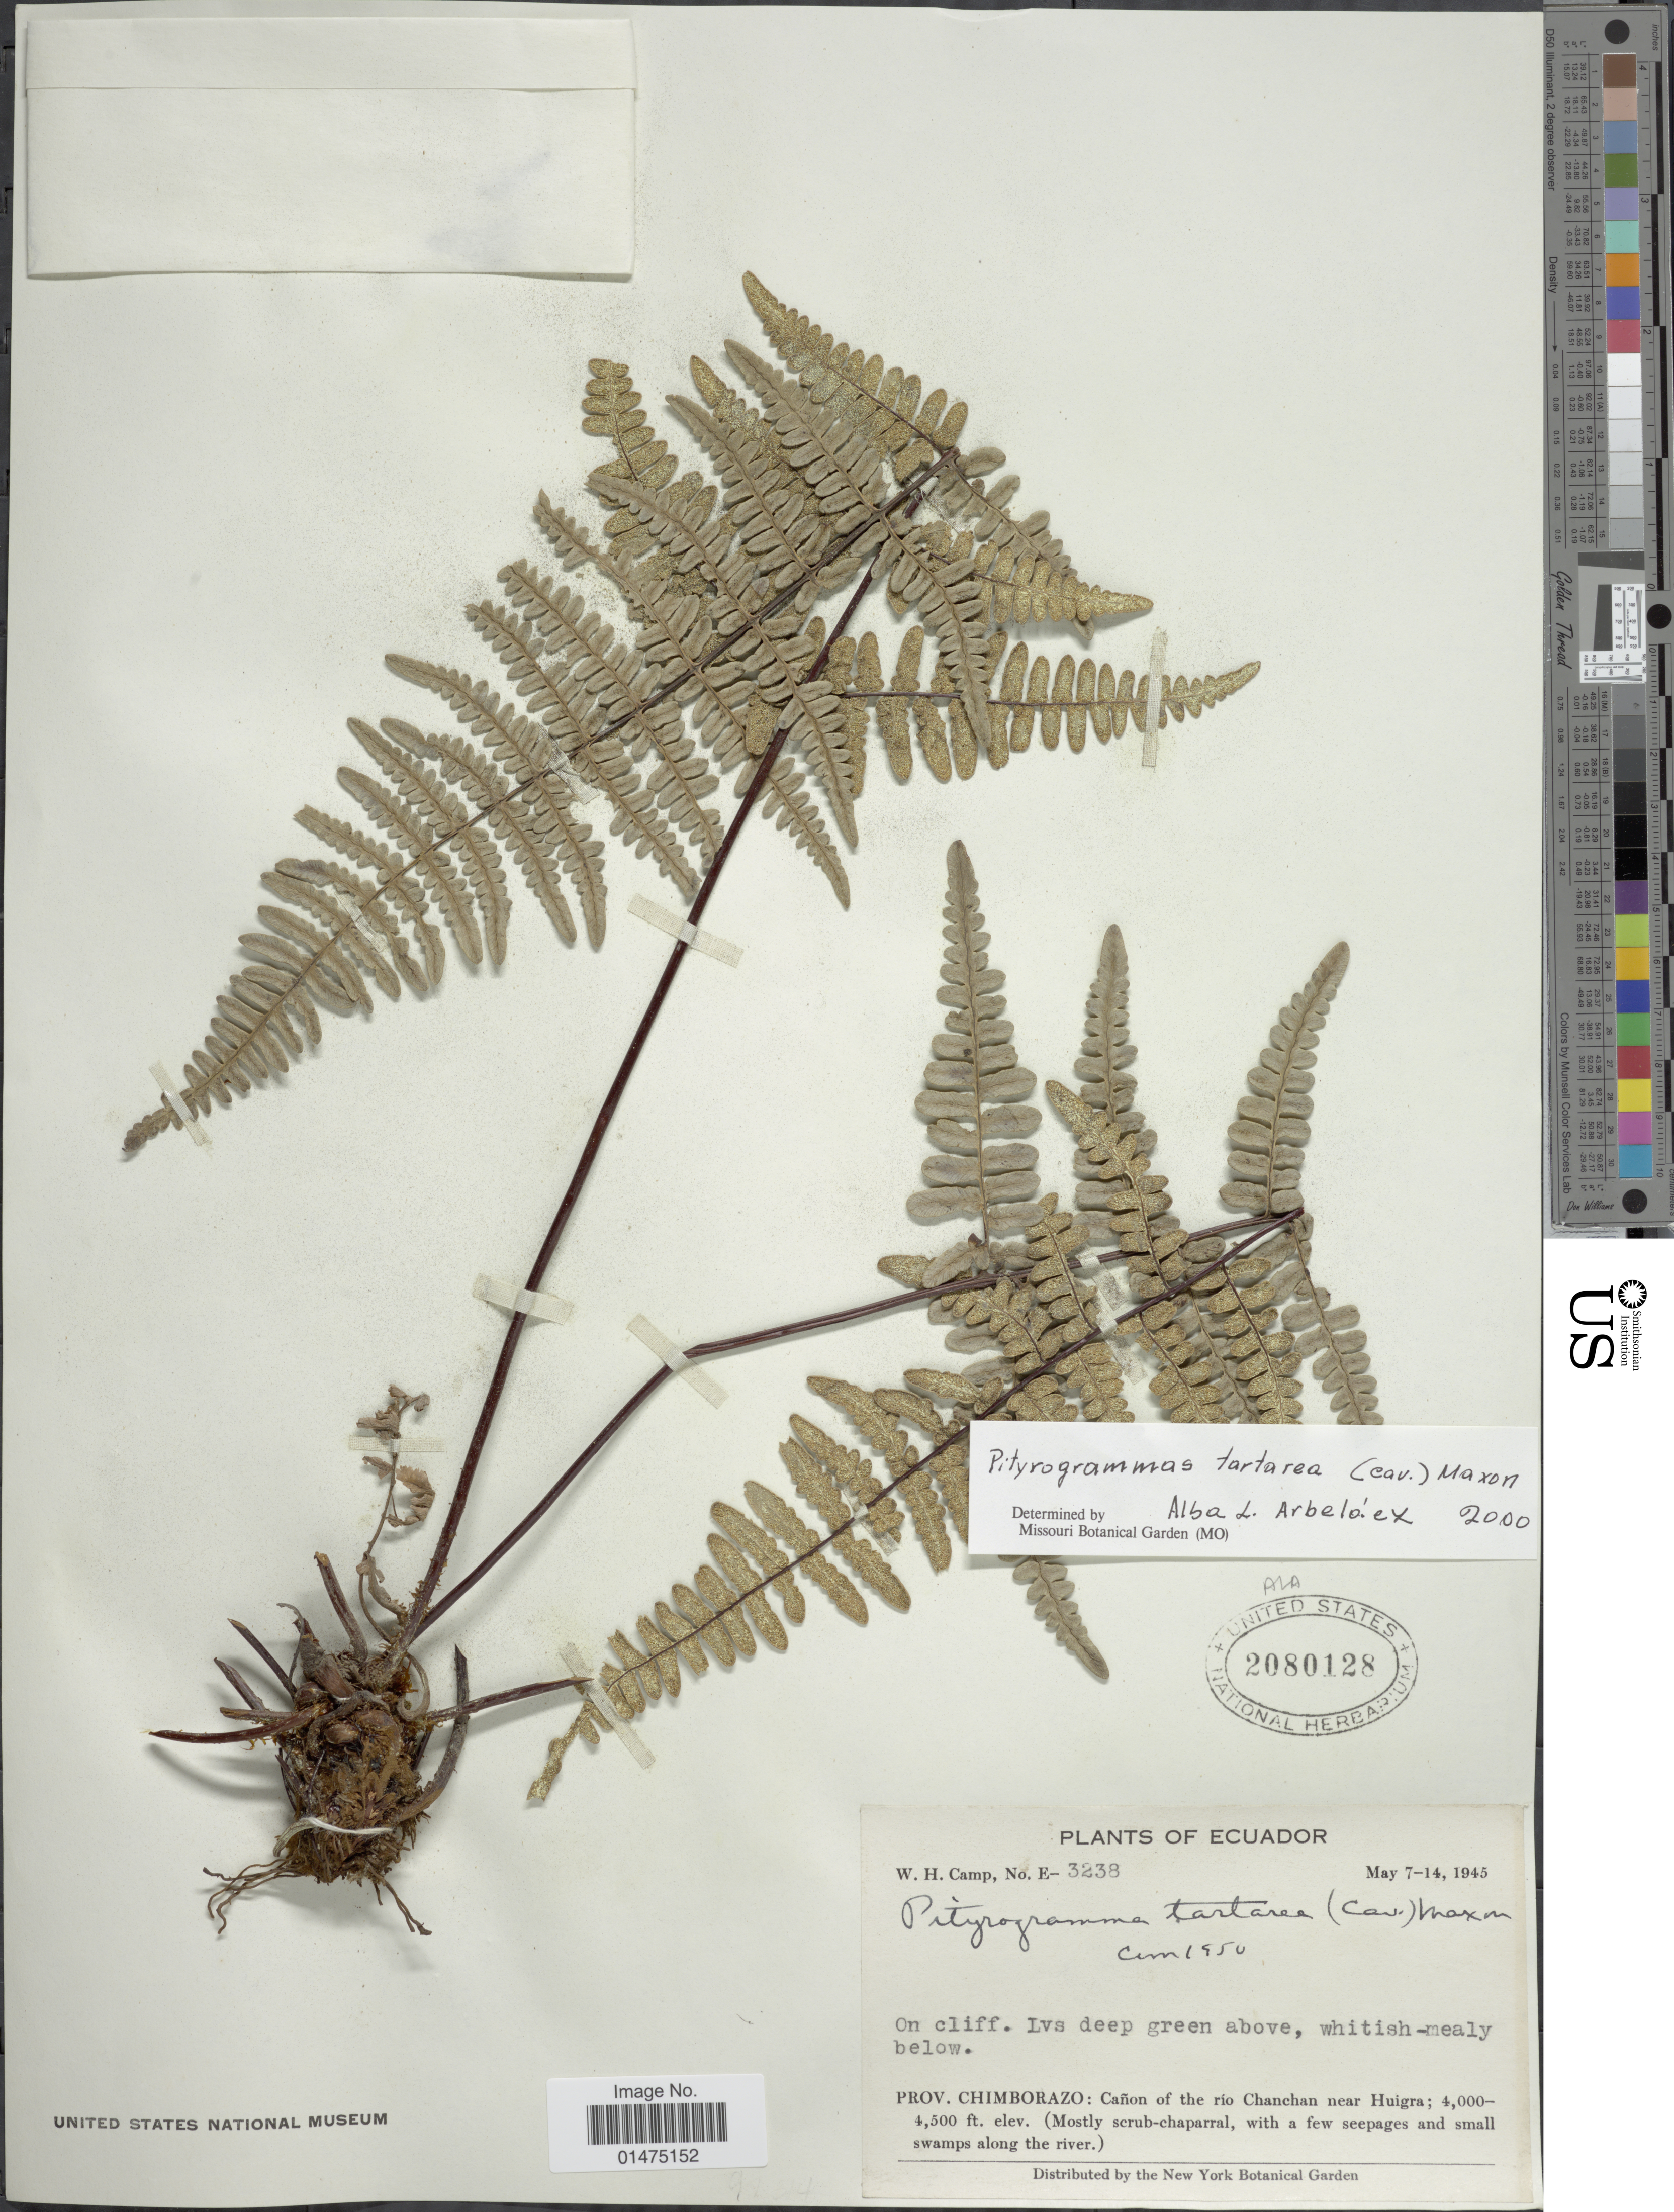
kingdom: Plantae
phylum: Tracheophyta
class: Polypodiopsida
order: Polypodiales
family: Pteridaceae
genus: Pityrogramma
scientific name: Pityrogramma tartarea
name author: (Cav.) Maxon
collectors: W. H. Camp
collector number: E-3238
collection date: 1945-05-07/1945-05-14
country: Ecuador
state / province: Chimborazo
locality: Cañon of the río Chanchan near Huigra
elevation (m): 1219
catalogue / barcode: US 2080128